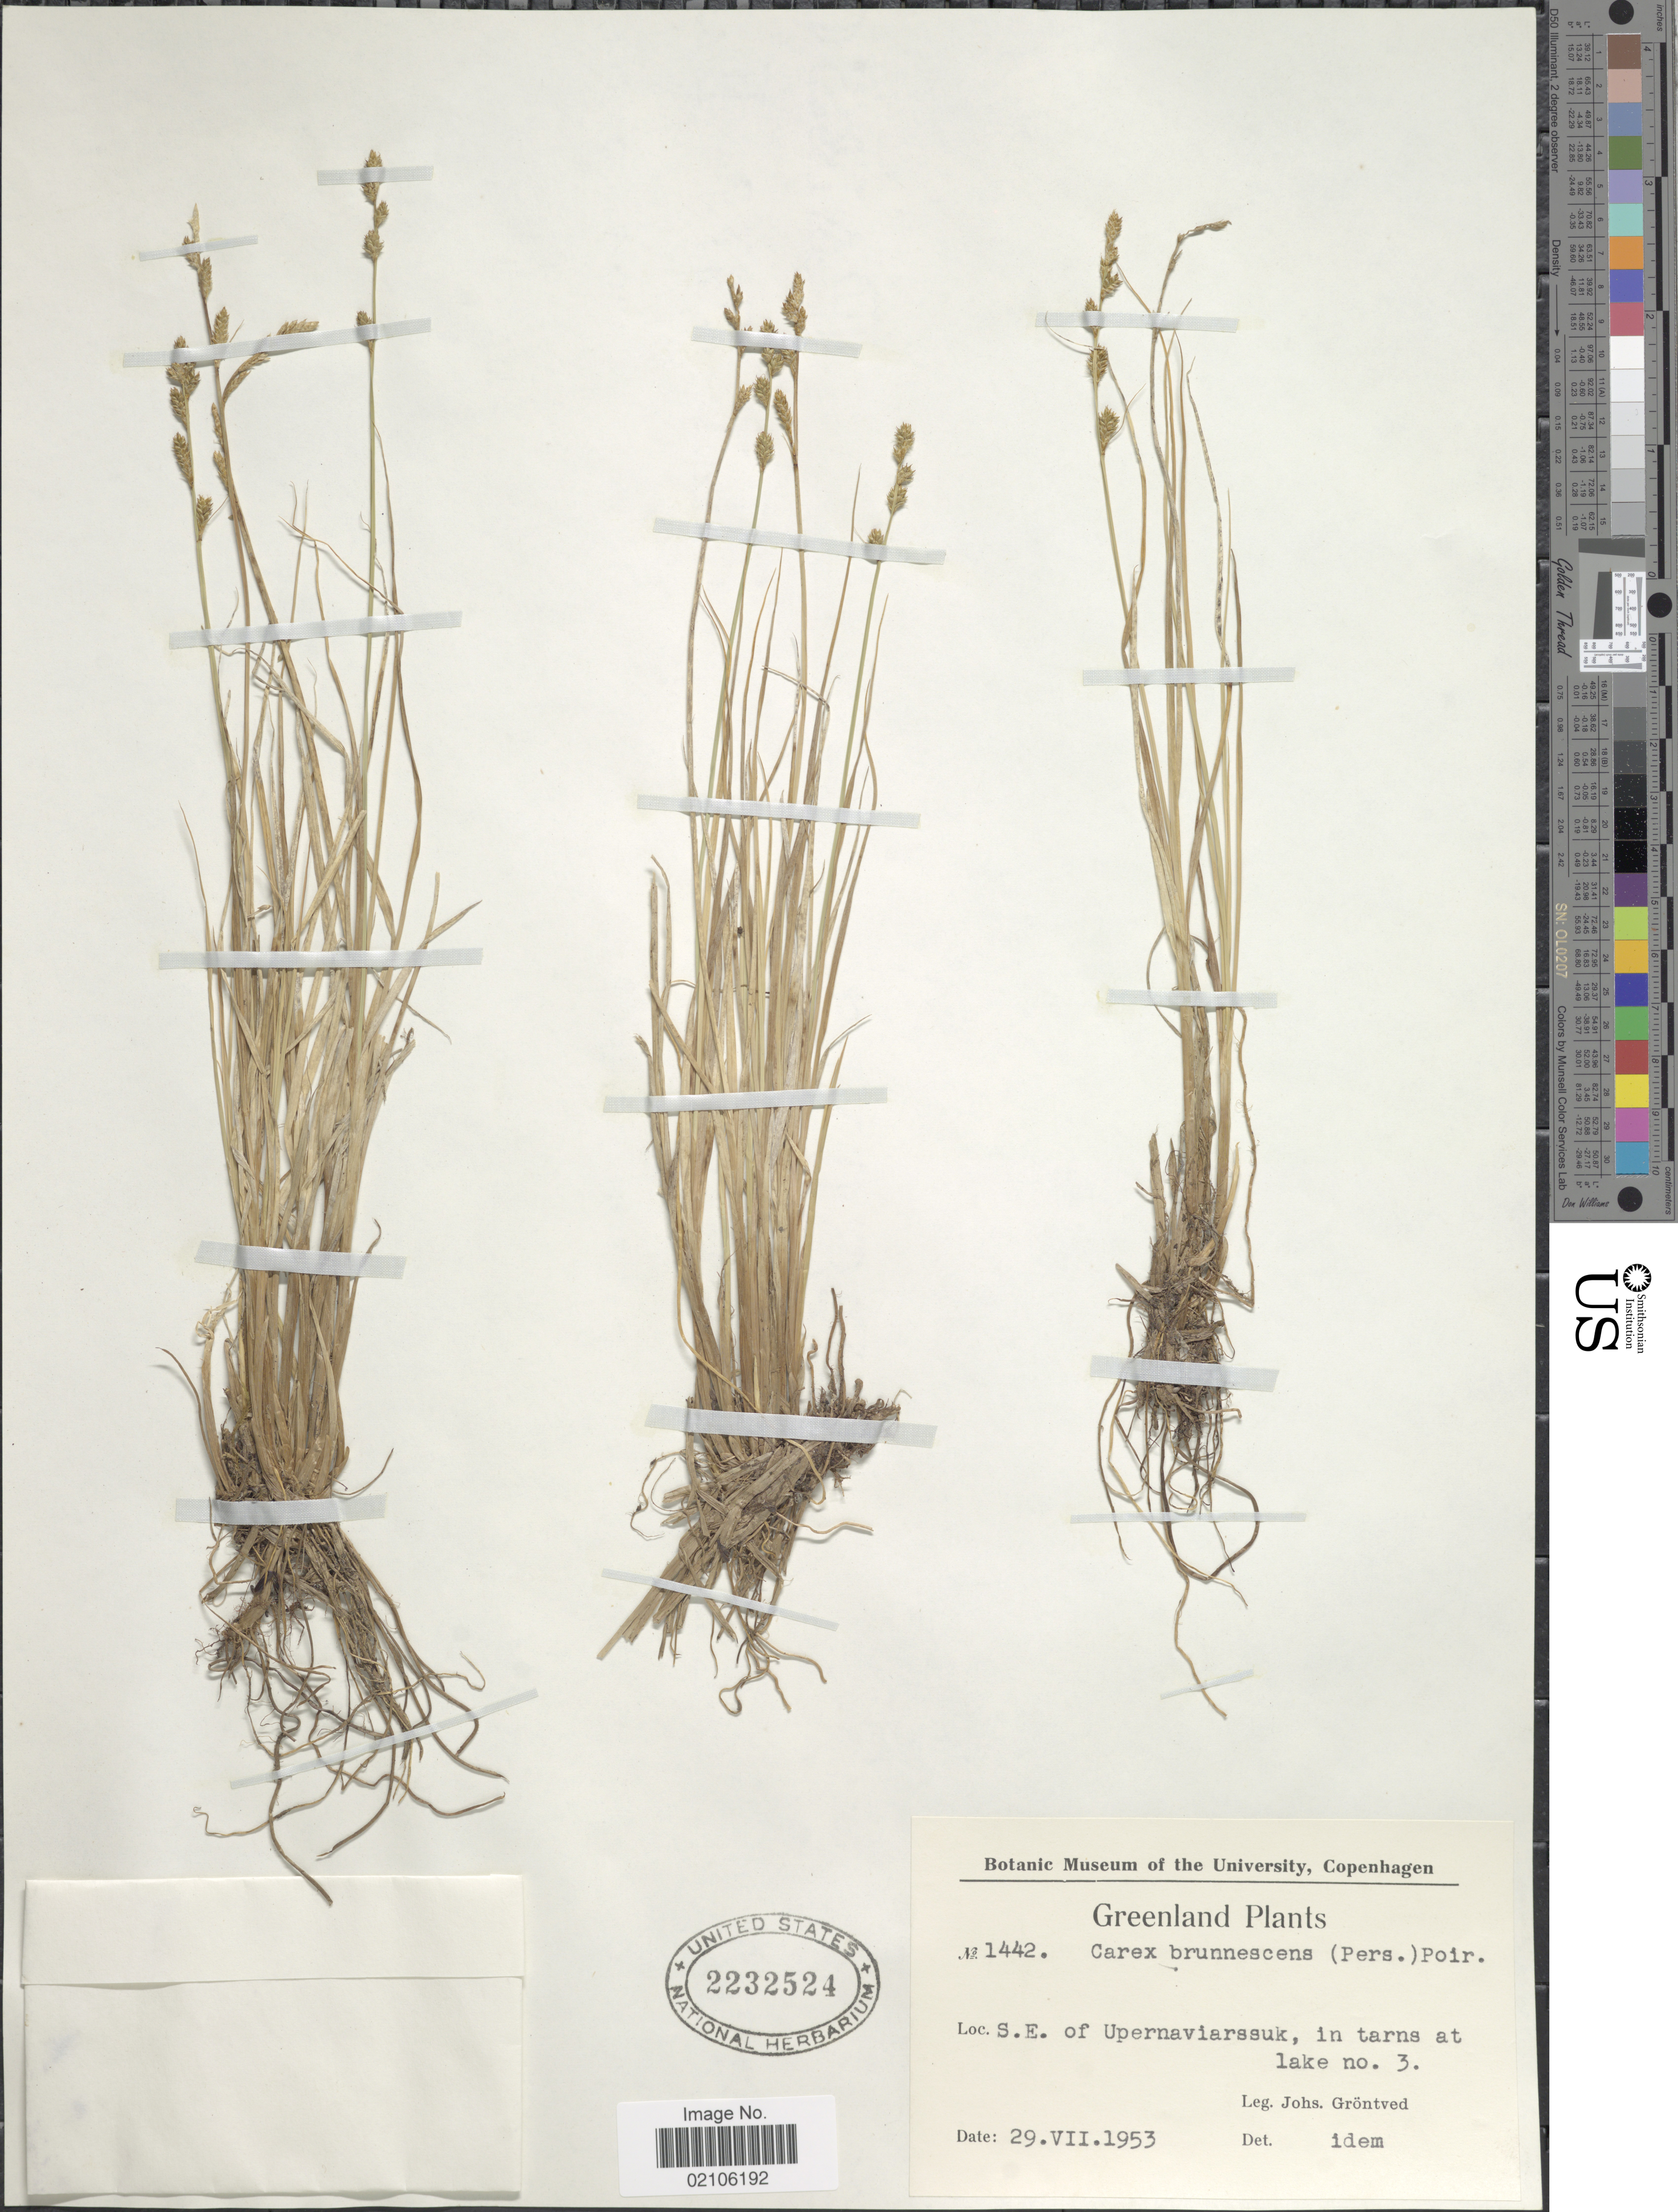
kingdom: Plantae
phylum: Tracheophyta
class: Liliopsida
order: Poales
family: Cyperaceae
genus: Carex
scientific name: Carex brunnescens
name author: (Pers.) Poir.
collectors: J. Gröntved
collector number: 1442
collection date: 1953-07-29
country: Greenland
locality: S.E. of Upernaviarssuk, in tarns at lake no. 3.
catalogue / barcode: US 2232524